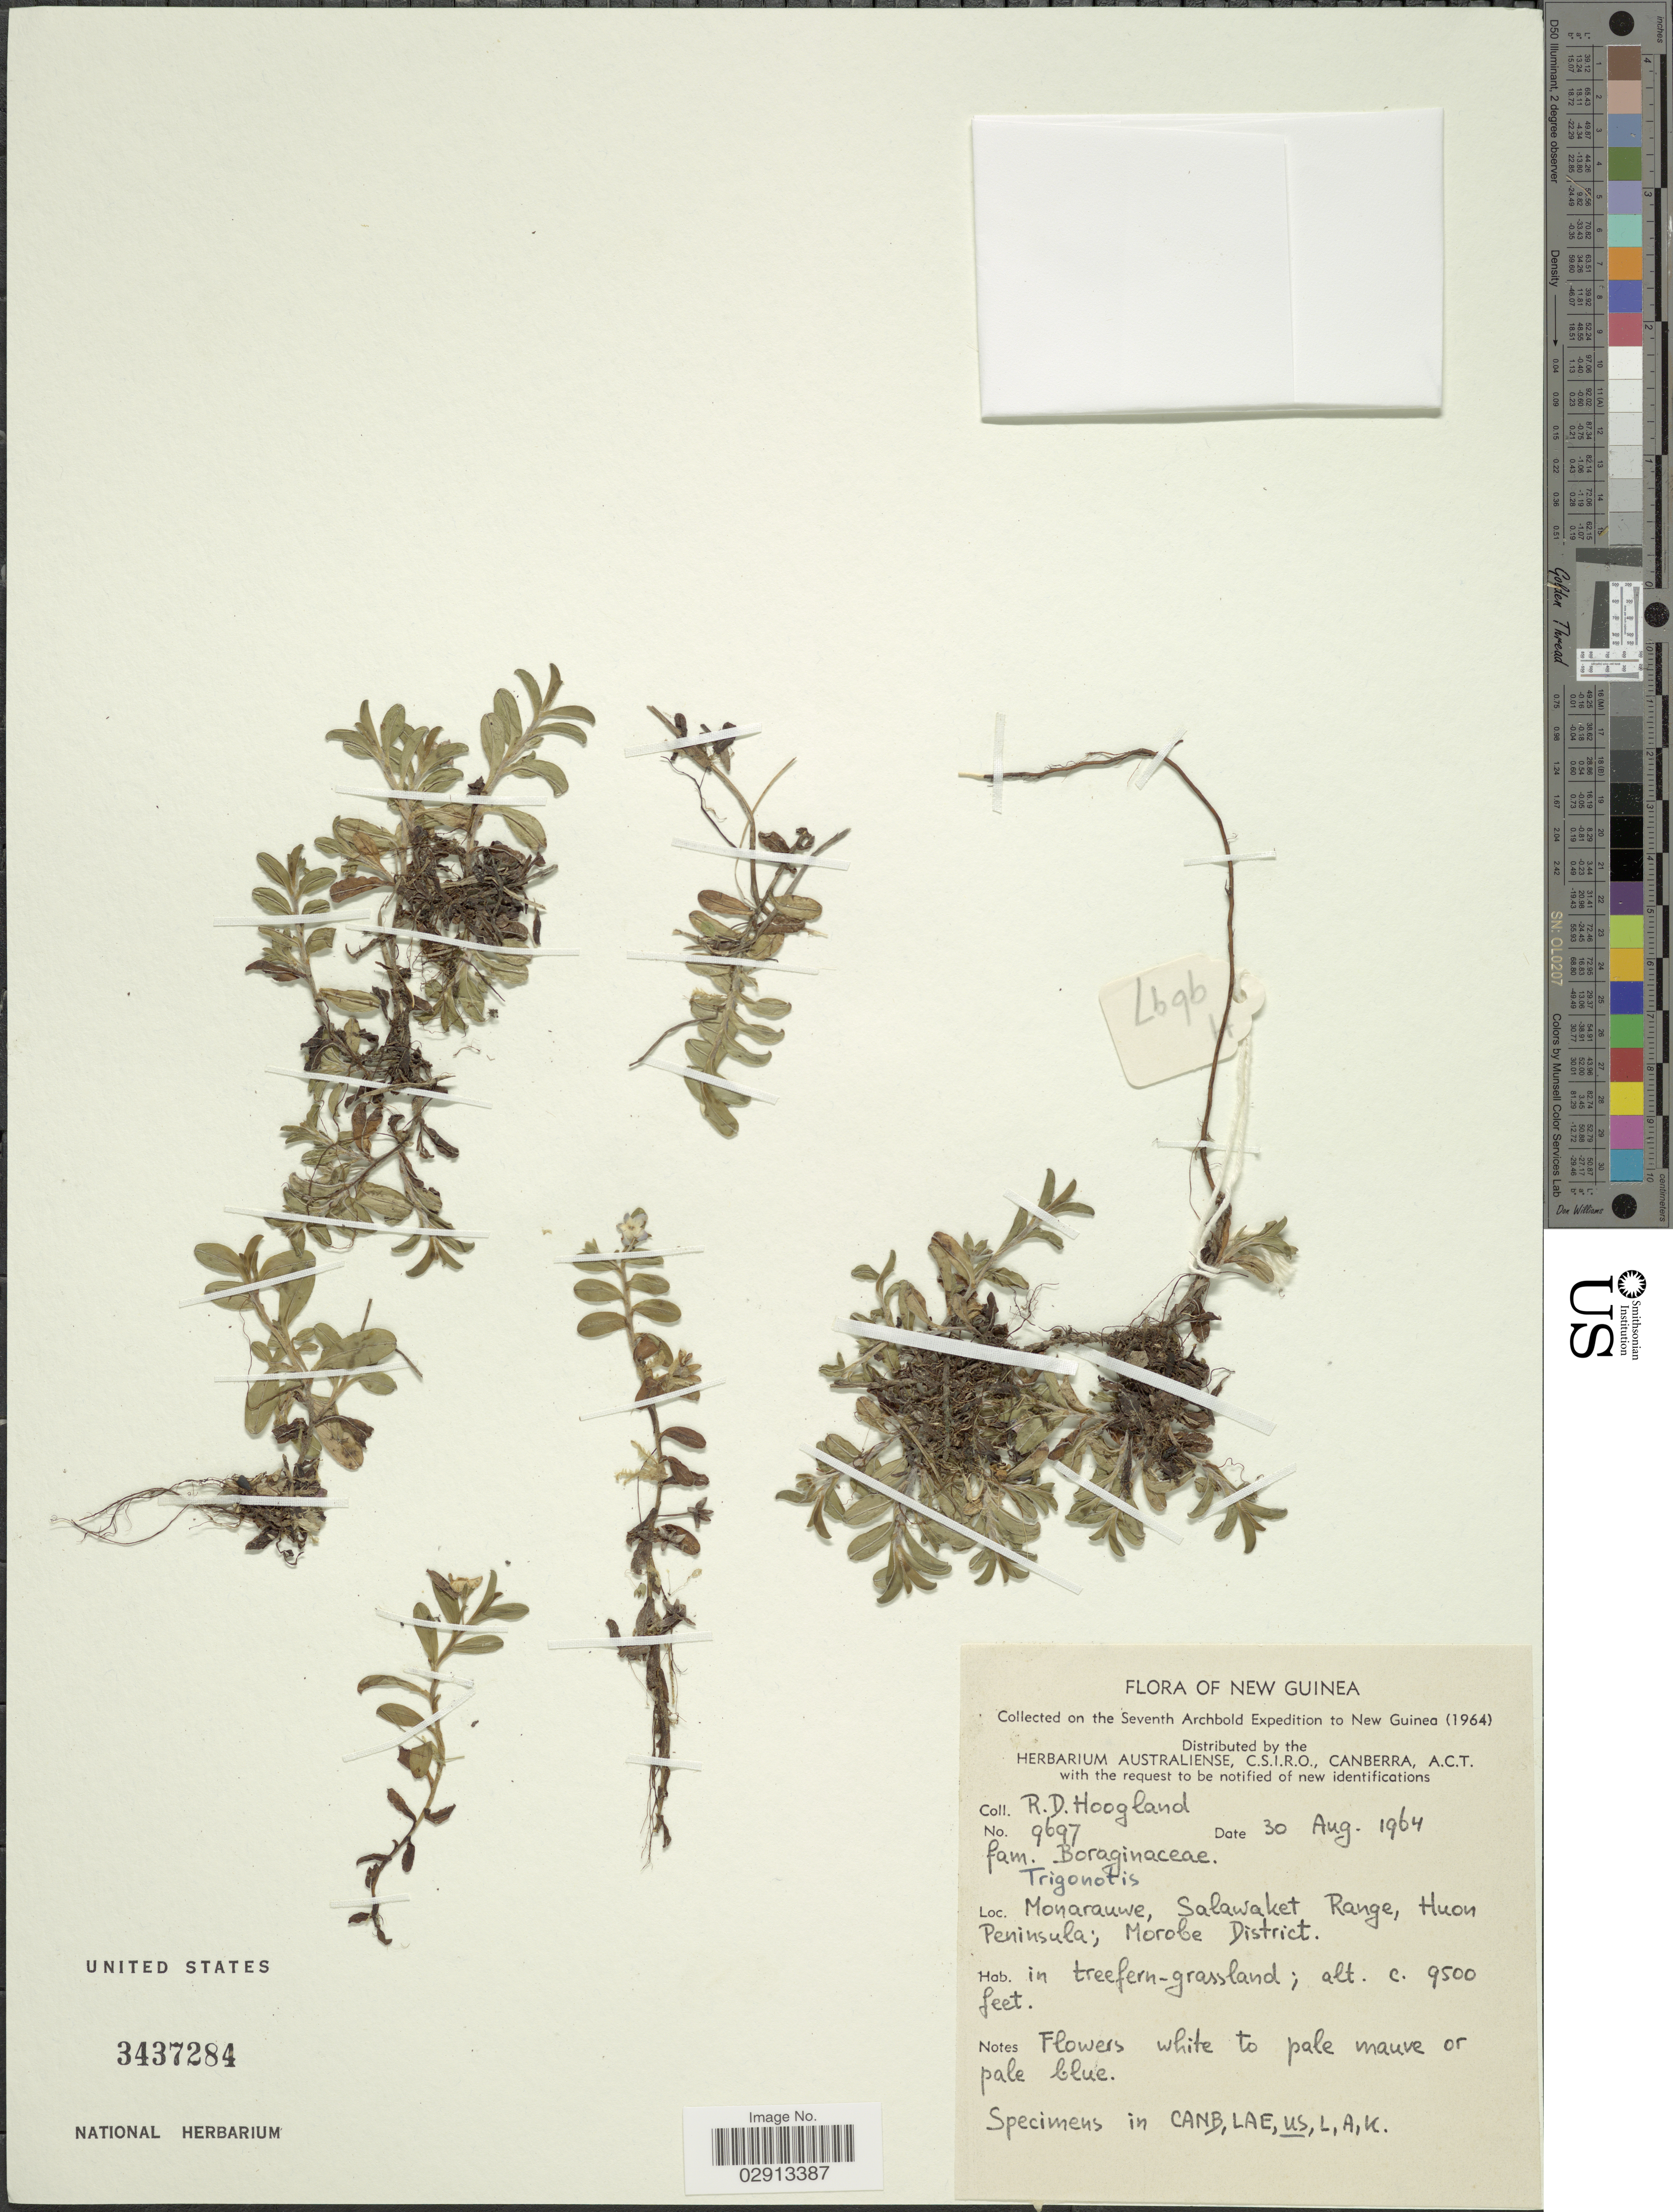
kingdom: Plantae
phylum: Tracheophyta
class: Magnoliopsida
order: Boraginales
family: Boraginaceae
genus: Trigonotis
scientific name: Trigonotis sp.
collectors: R. D. Hoogland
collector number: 9697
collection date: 1964-08-30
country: Papua New Guinea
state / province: Morobe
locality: New Guinea. Monarauwe, Salawaket Range, Huon Peninsula; Morobe District.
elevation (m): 2896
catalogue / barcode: US 3437284